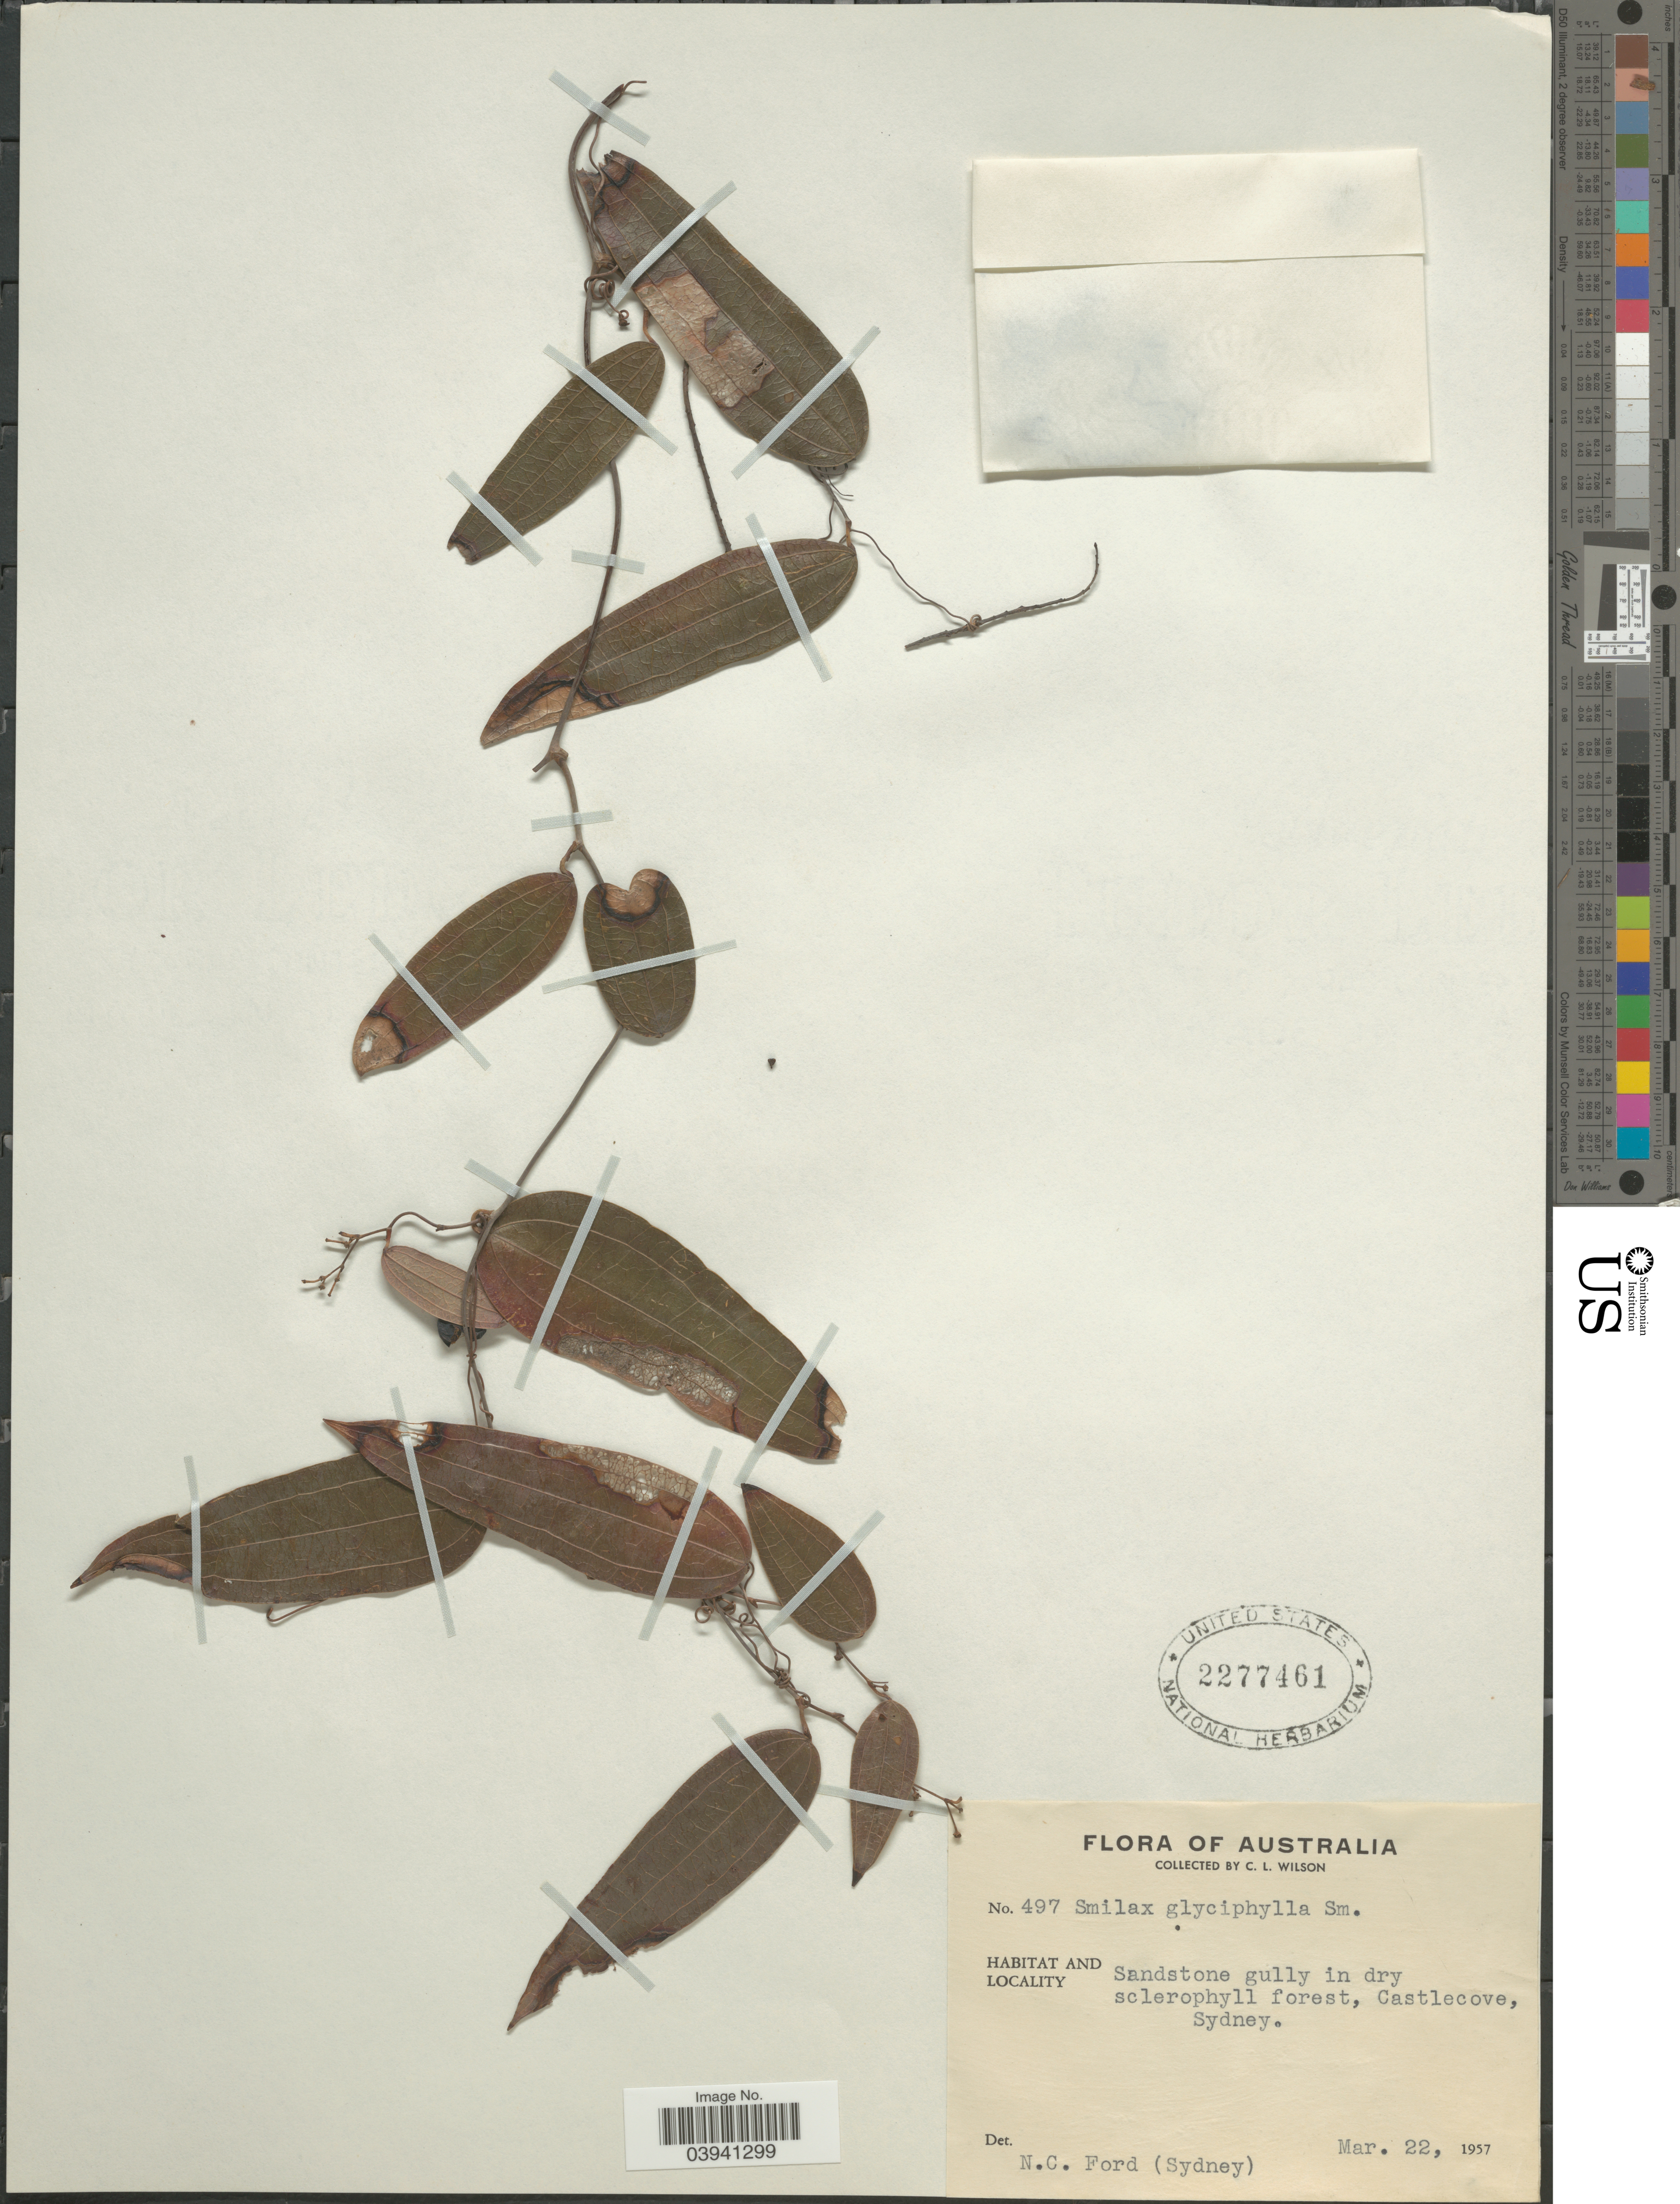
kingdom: Plantae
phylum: Tracheophyta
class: Liliopsida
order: Liliales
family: Smilacaceae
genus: Smilax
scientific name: Smilax glycyphylla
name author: Hassk.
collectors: C. L. Wilson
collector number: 497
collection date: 1957-03-22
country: Australia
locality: Sandstone gully in dry sclerophyll forest, Castlecove, Sydney.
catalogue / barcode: US 2277461